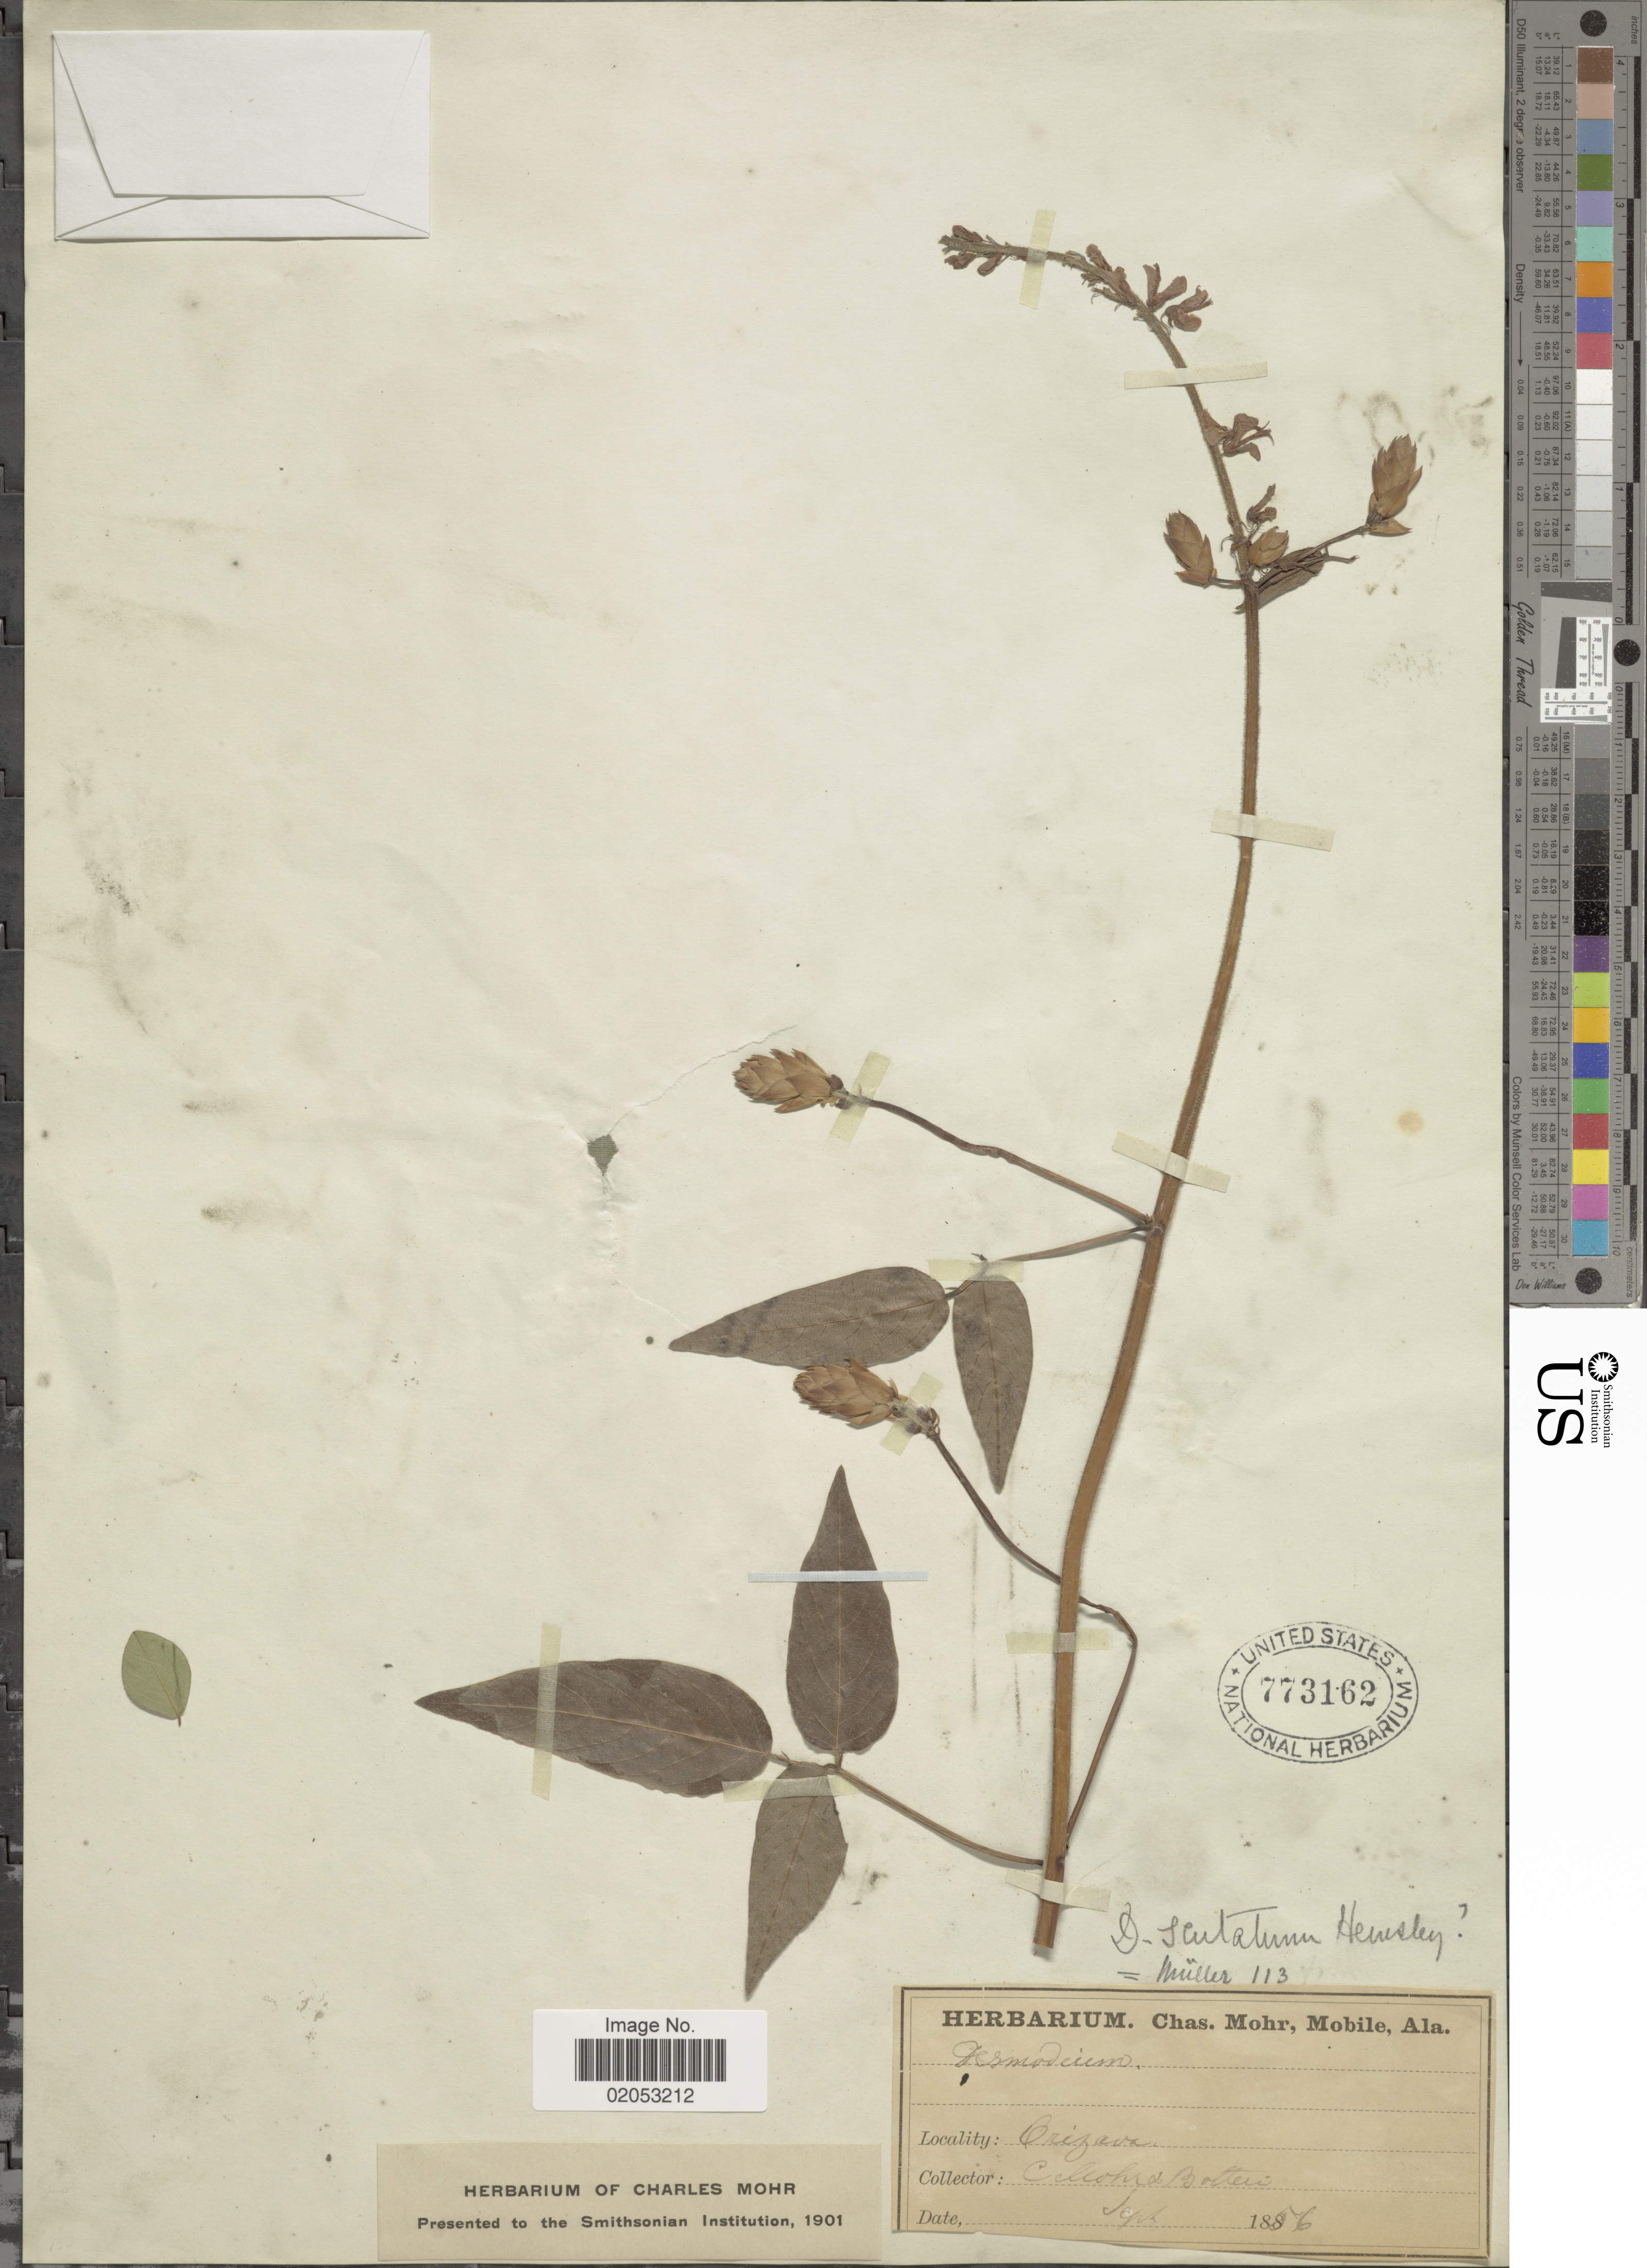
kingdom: Plantae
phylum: Tracheophyta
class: Magnoliopsida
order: Fabales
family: Fabaceae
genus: Desmodium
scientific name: Desmodium sp.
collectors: C. T. Mohr & -. Botteri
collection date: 1856-09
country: Mexico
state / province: Veracruz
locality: Orizaba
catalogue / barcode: US 773162